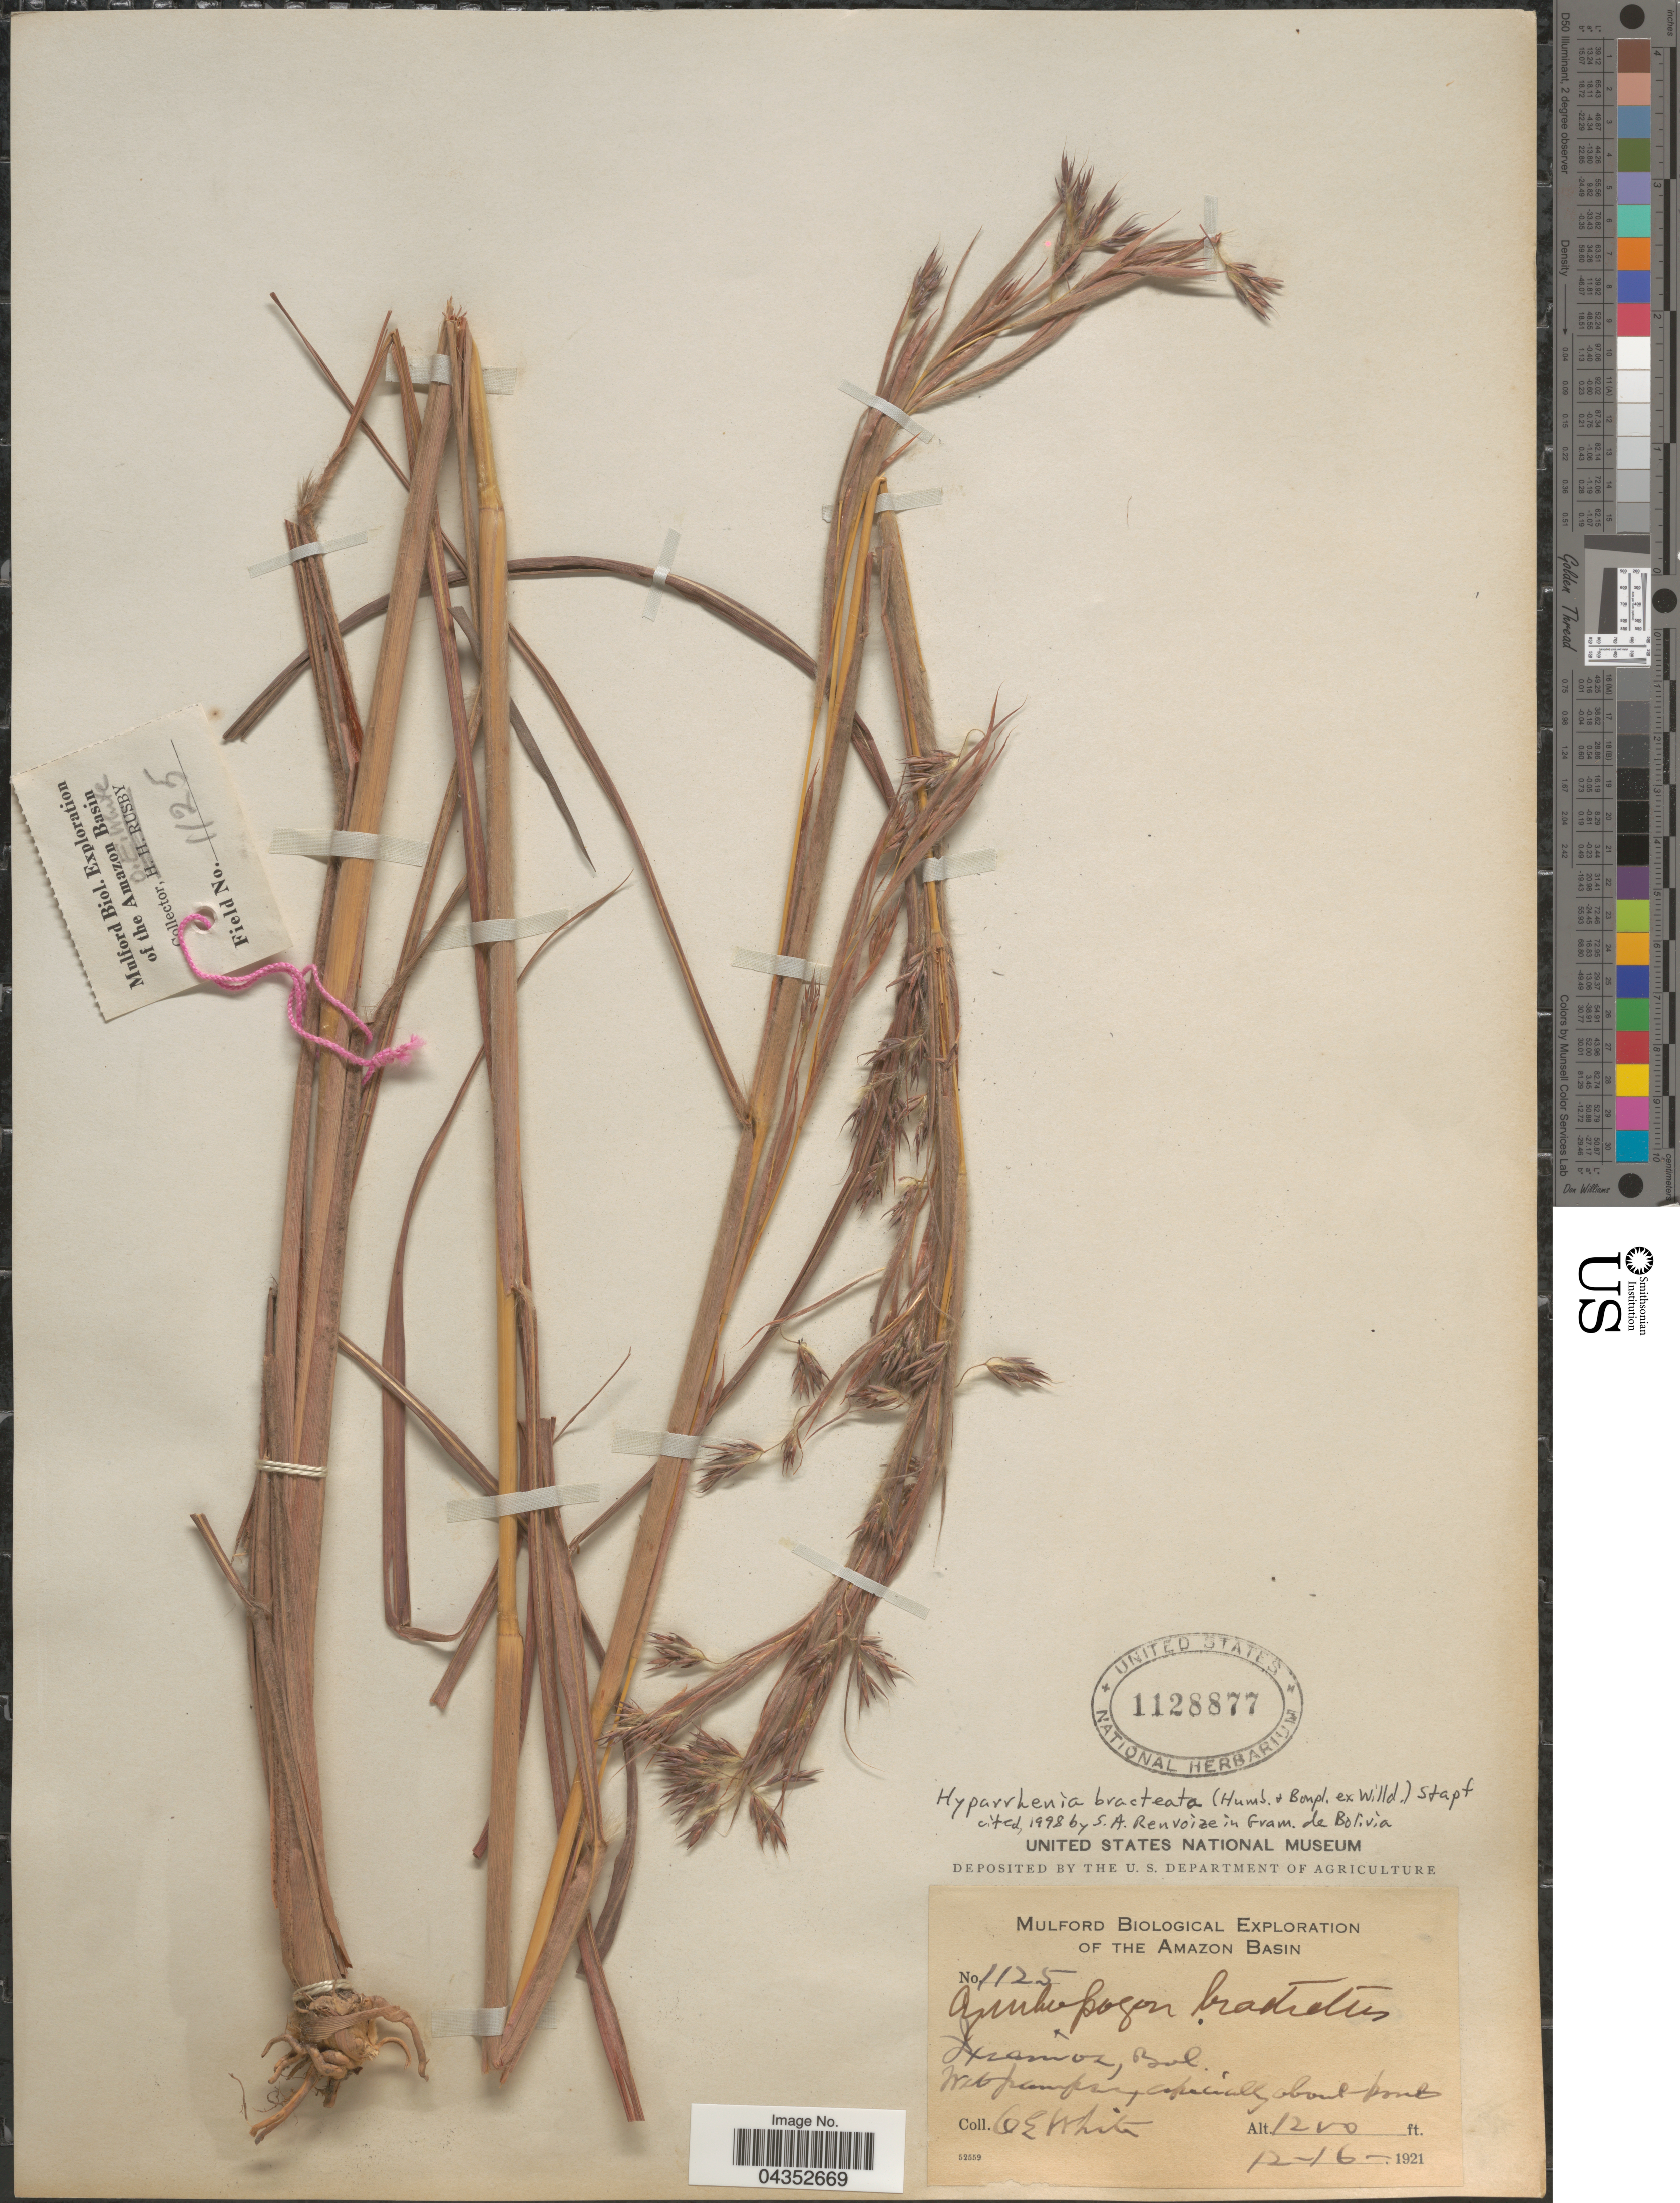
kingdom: Plantae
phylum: Tracheophyta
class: Liliopsida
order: Poales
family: Poaceae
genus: Hyparrhenia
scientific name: Hyparrhenia bracteata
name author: (Humb. & Bonpl.) Stapf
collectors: O. E. White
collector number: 1125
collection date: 1921-12-16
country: Bolivia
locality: Mulford Biological Exploration of the Amazon Basin Huamoz, Bvl.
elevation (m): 366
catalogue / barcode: US 1128877